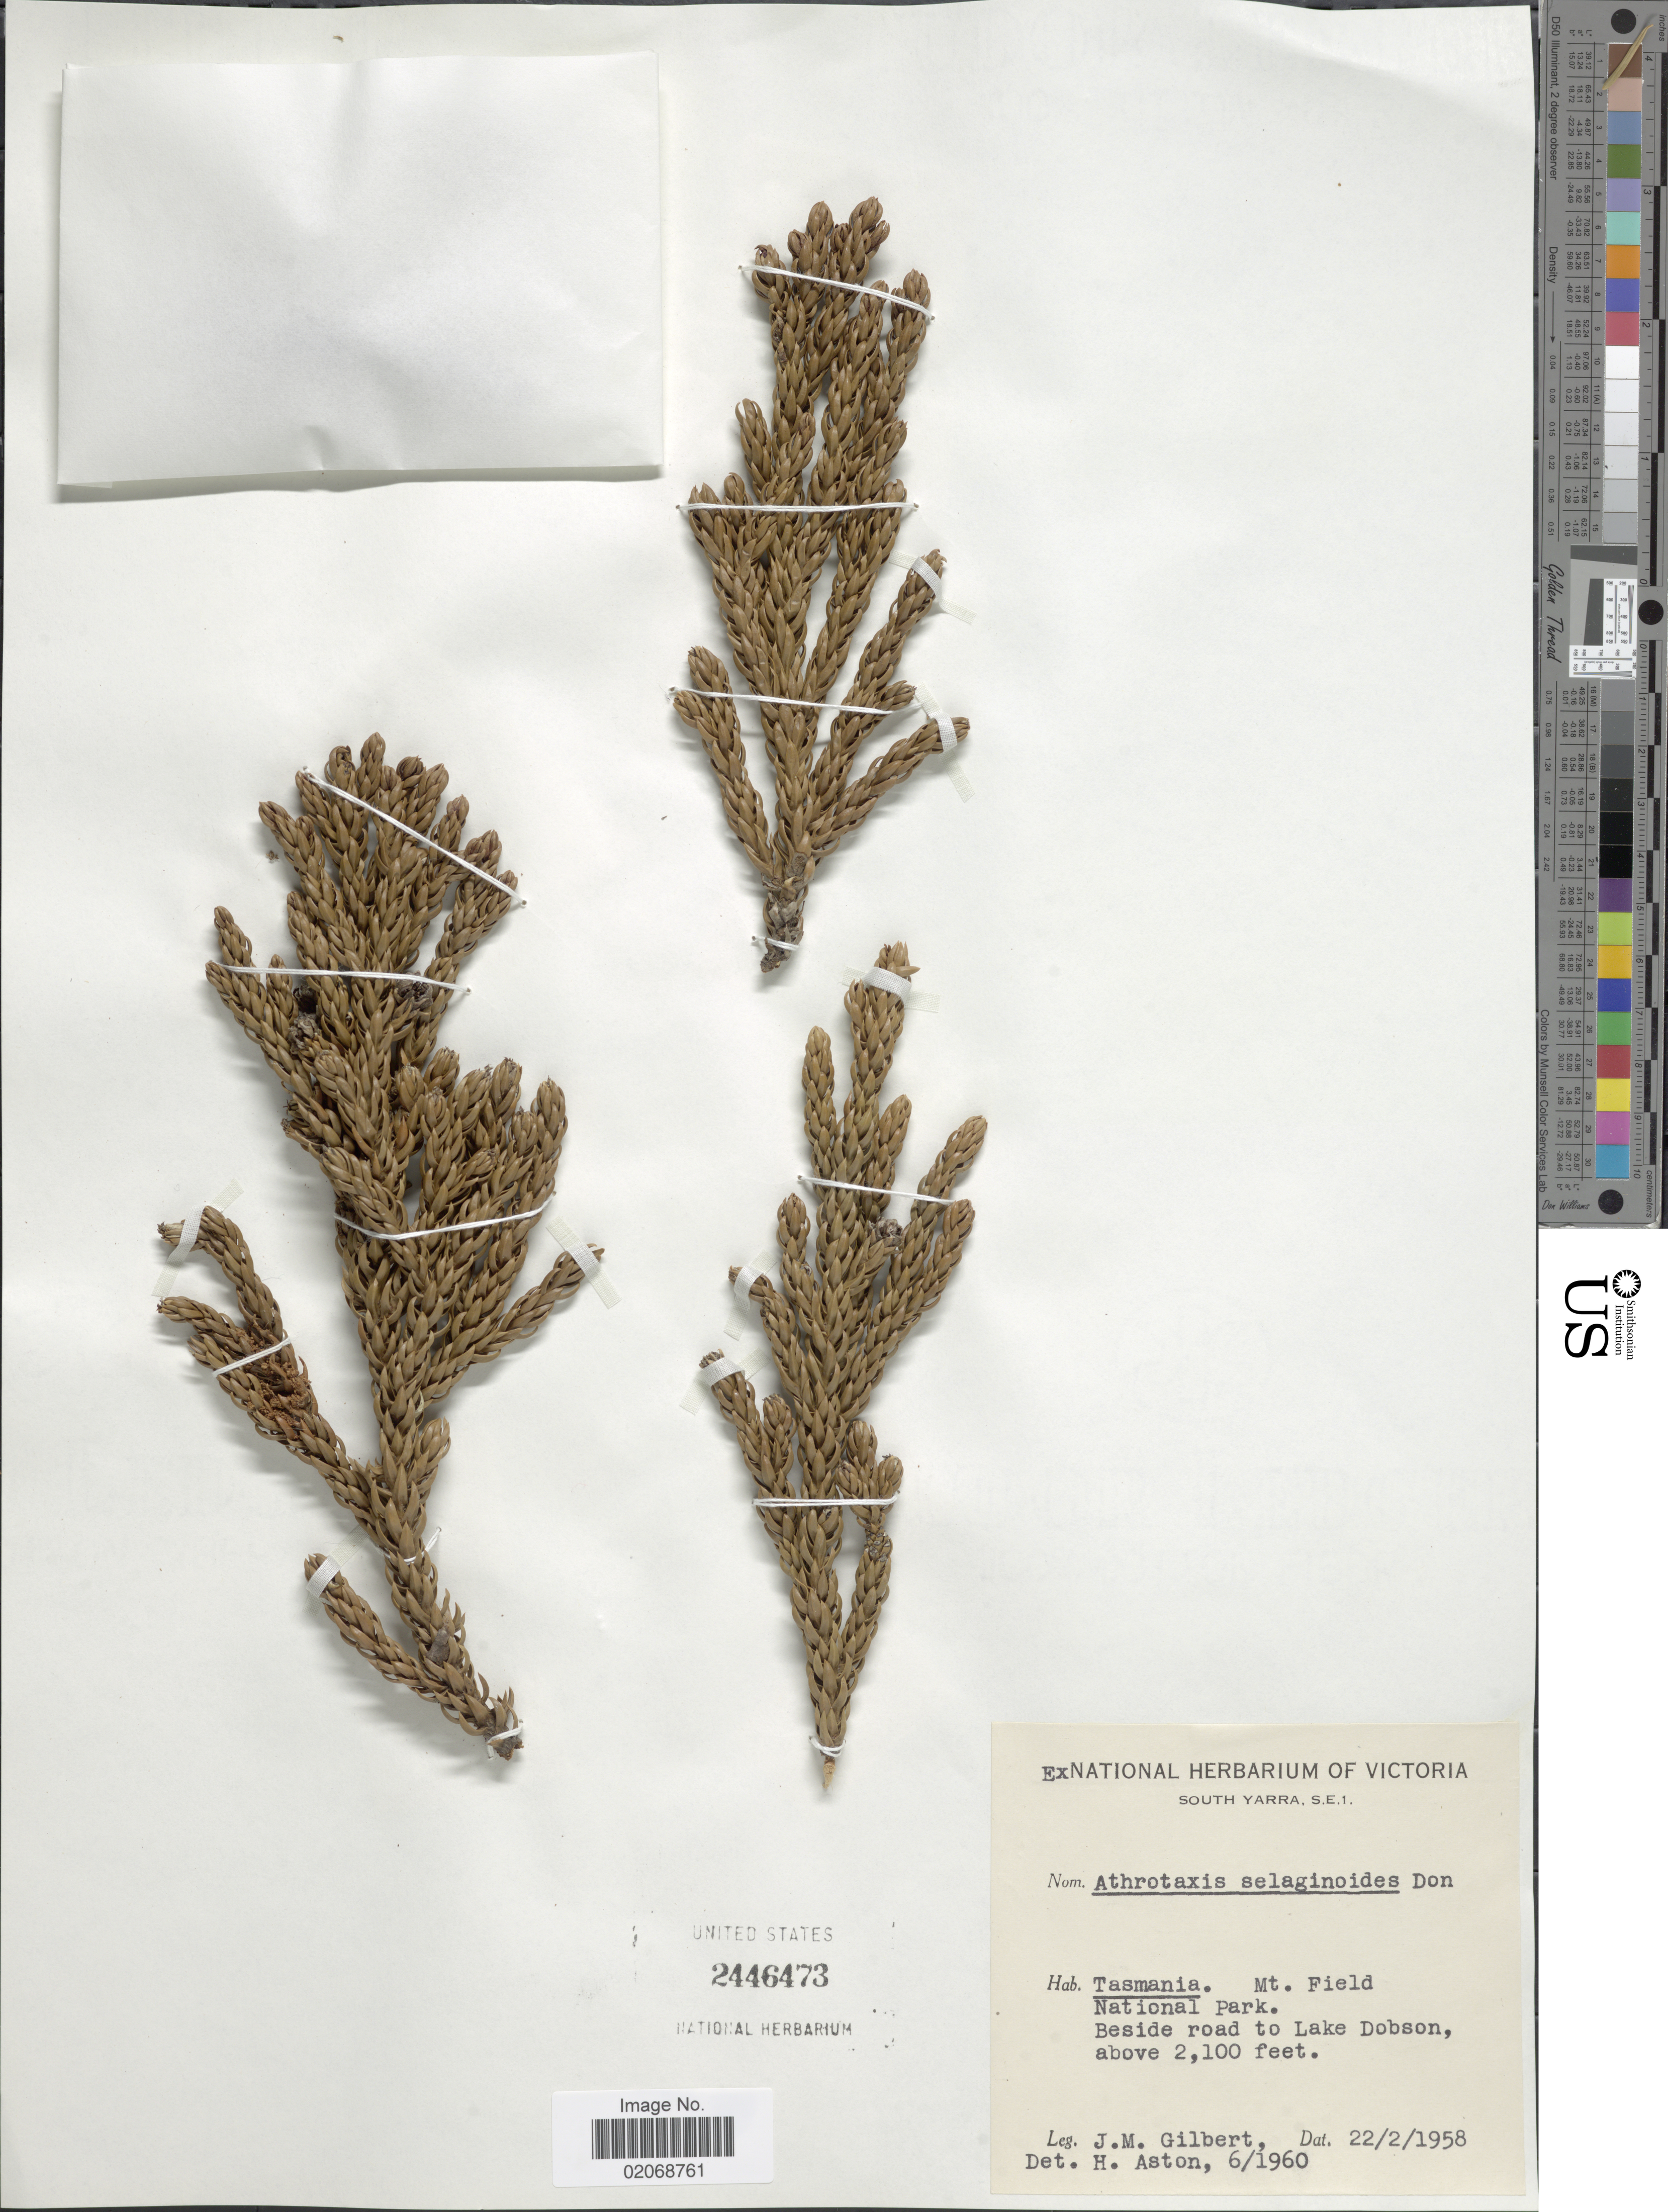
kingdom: Plantae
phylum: Tracheophyta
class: Pinopsida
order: Pinales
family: Cupressaceae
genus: Athrotaxis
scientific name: Athrotaxis selaginoides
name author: D. Don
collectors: J. Gilbert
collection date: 1958-02-22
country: Australia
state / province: Tasmania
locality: Mt. Field, National Park, beside road to Lake Dobson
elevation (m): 640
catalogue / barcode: US 2446473